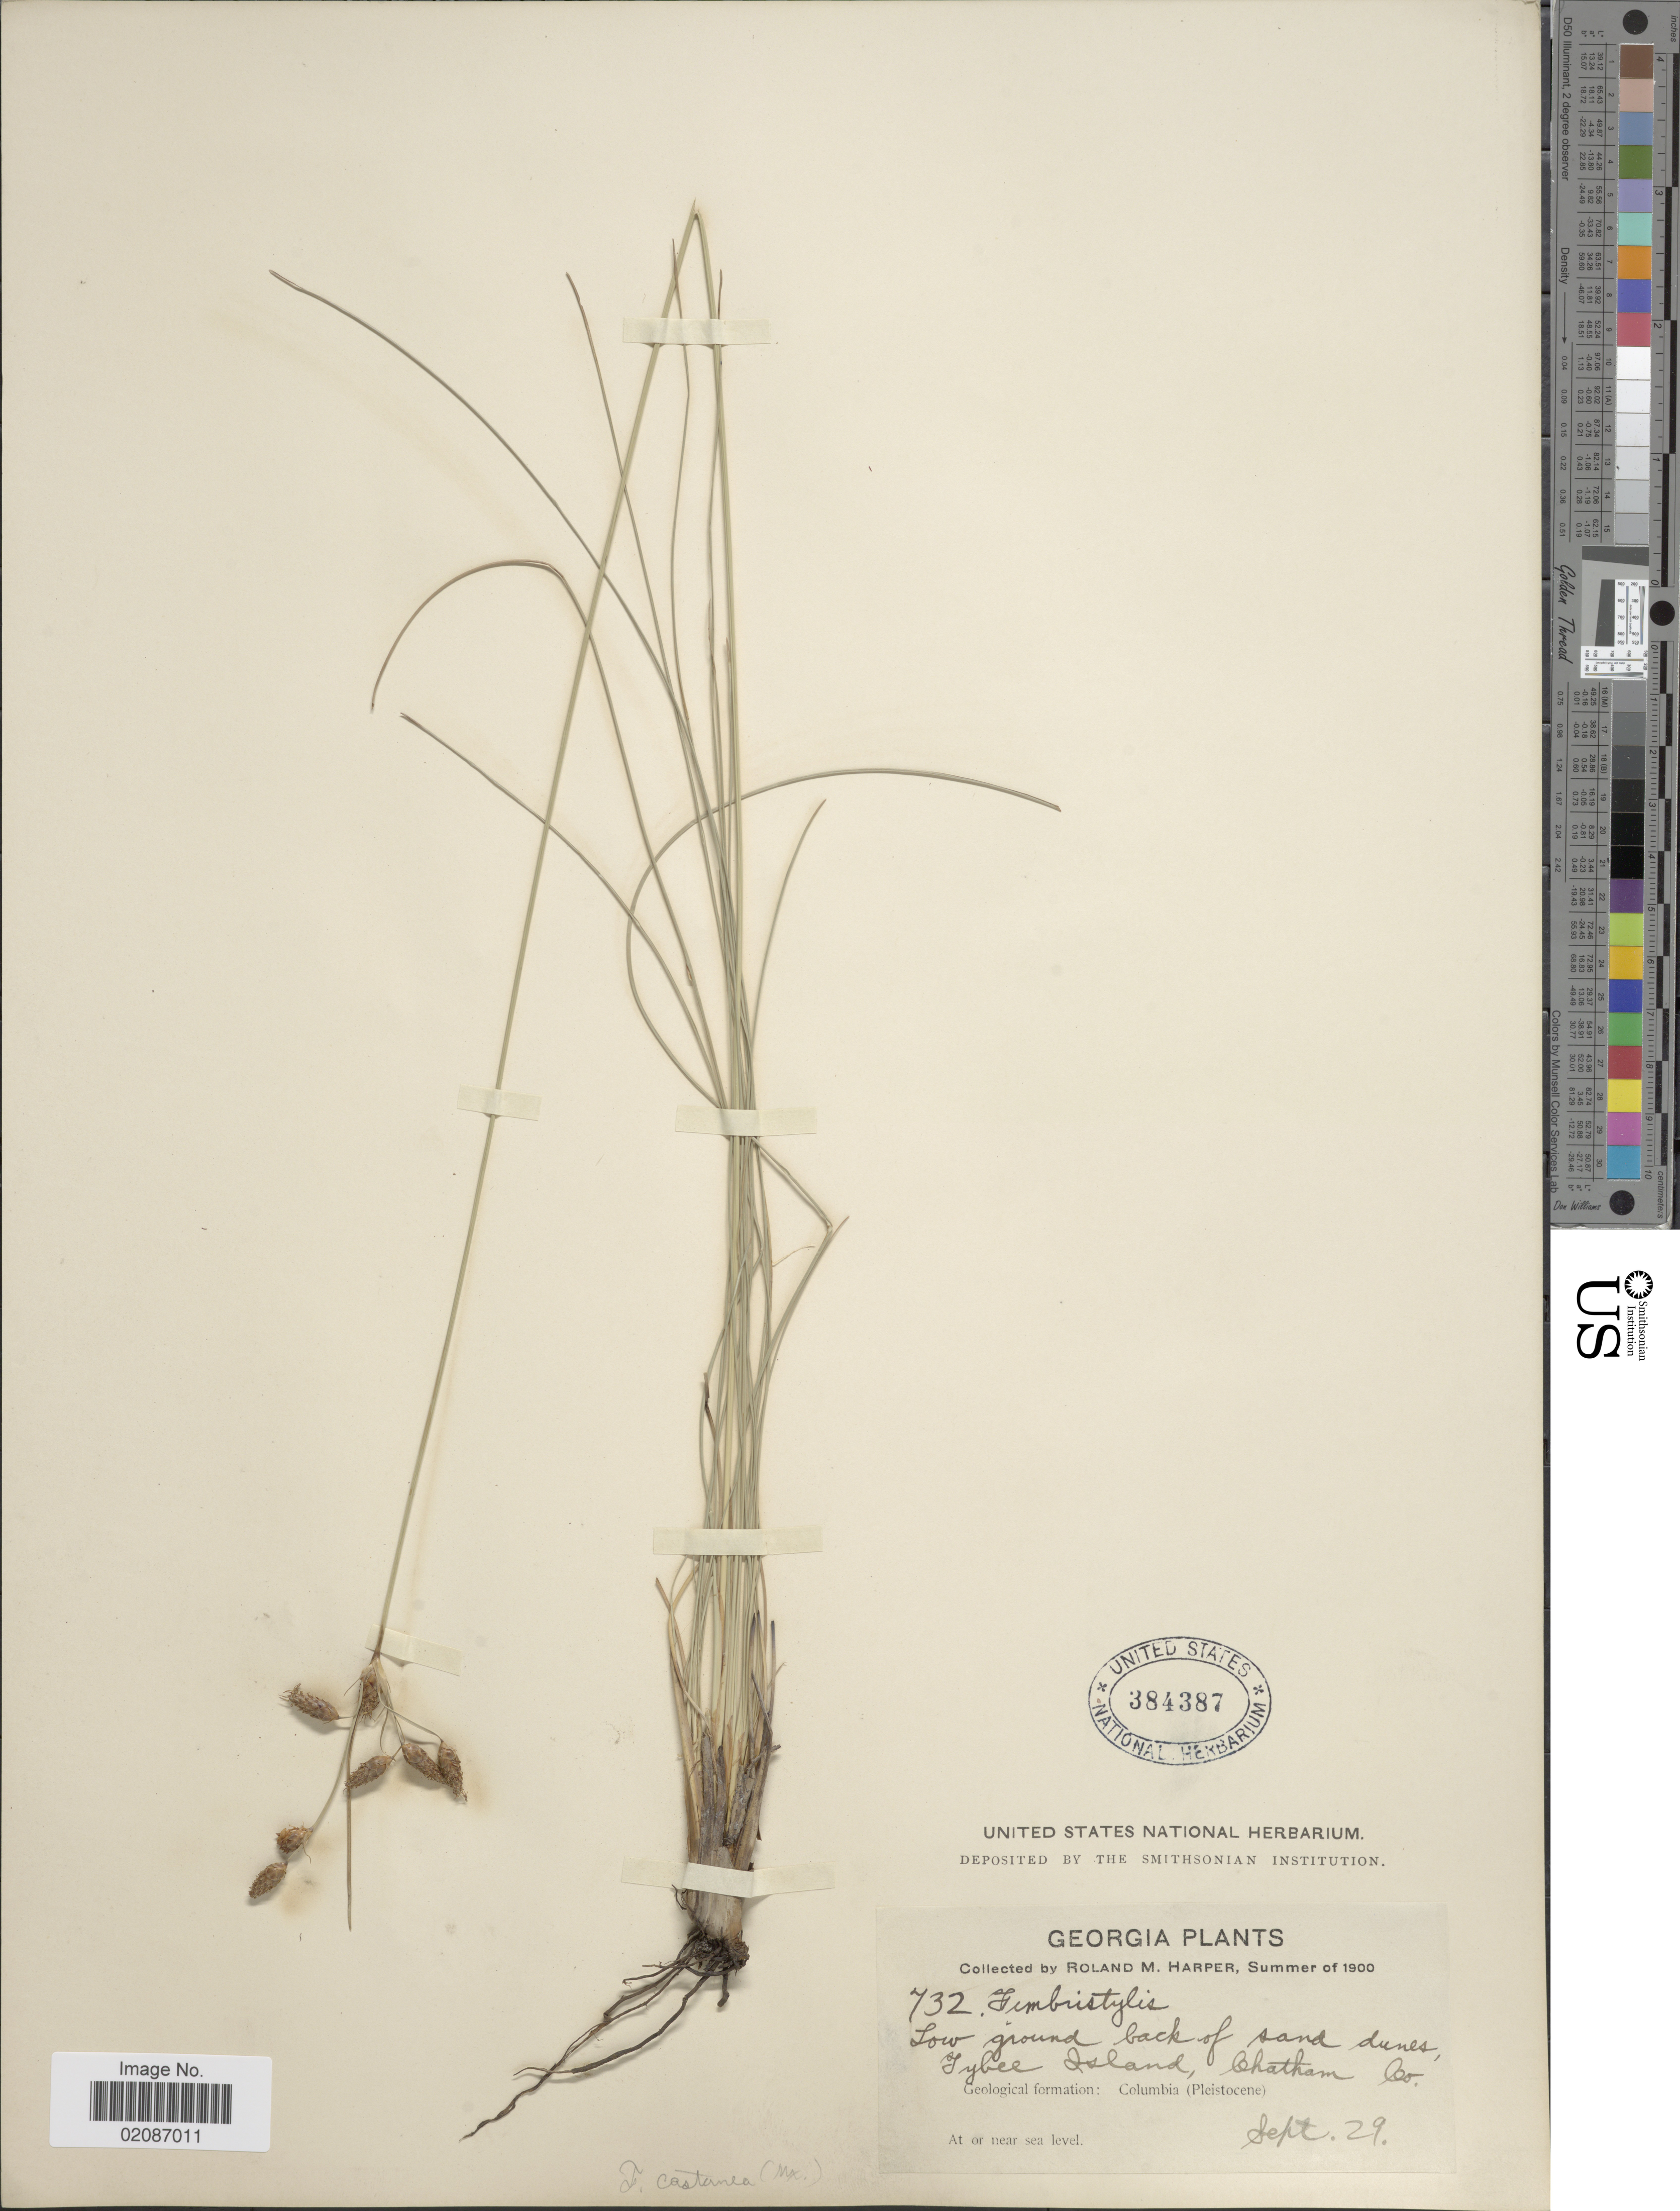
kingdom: Plantae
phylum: Tracheophyta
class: Liliopsida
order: Poales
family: Cyperaceae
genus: Fimbristylis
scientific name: Fimbristylis spadicea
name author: (L.) Vahl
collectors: R. M. Harper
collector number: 732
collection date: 1900-09-29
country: United States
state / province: Georgia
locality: Tybee Island, Chatham Co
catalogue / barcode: US 384387